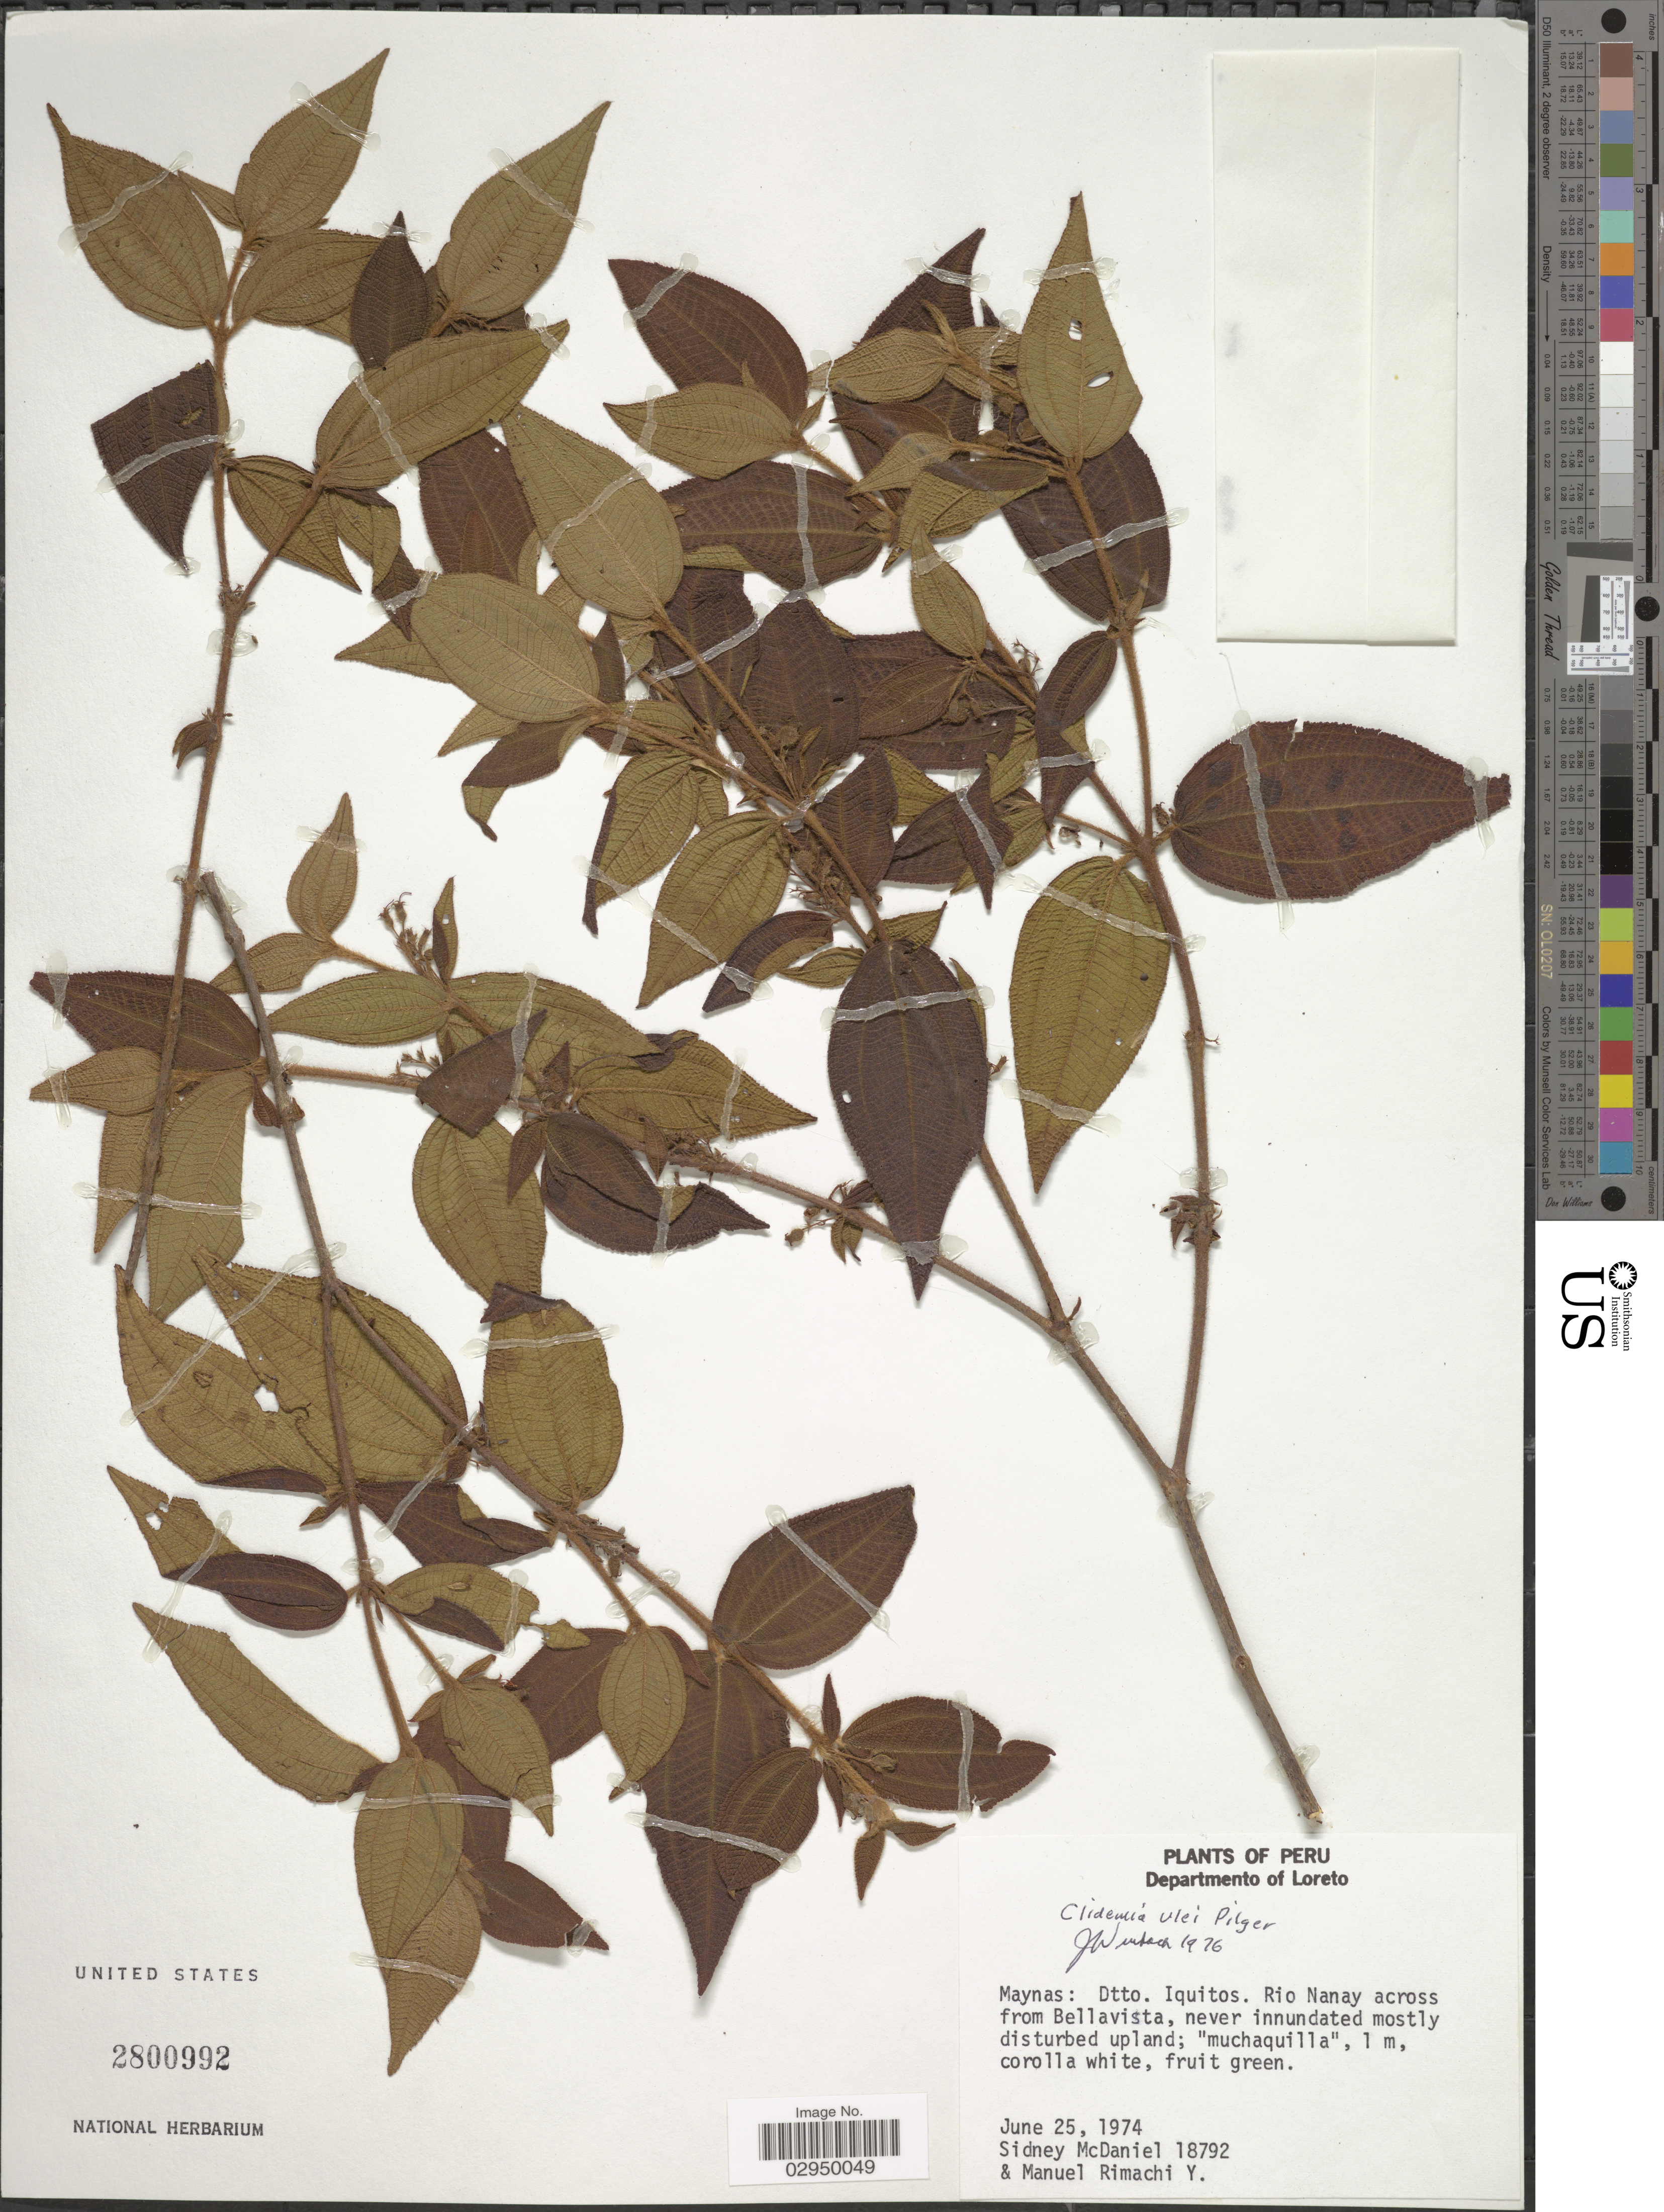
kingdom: Plantae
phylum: Tracheophyta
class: Magnoliopsida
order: Myrtales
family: Melastomataceae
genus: Clidemia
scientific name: Clidemia ulei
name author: Pilg.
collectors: S. McDaniel & M. Rimachi Y.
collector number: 18792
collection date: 1974-06-25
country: Peru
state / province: Loreto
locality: Departmento of Loreto. Maynas: Dtto. Iquitos. Rio Nanay across from Bellavista.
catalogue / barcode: US 2800992